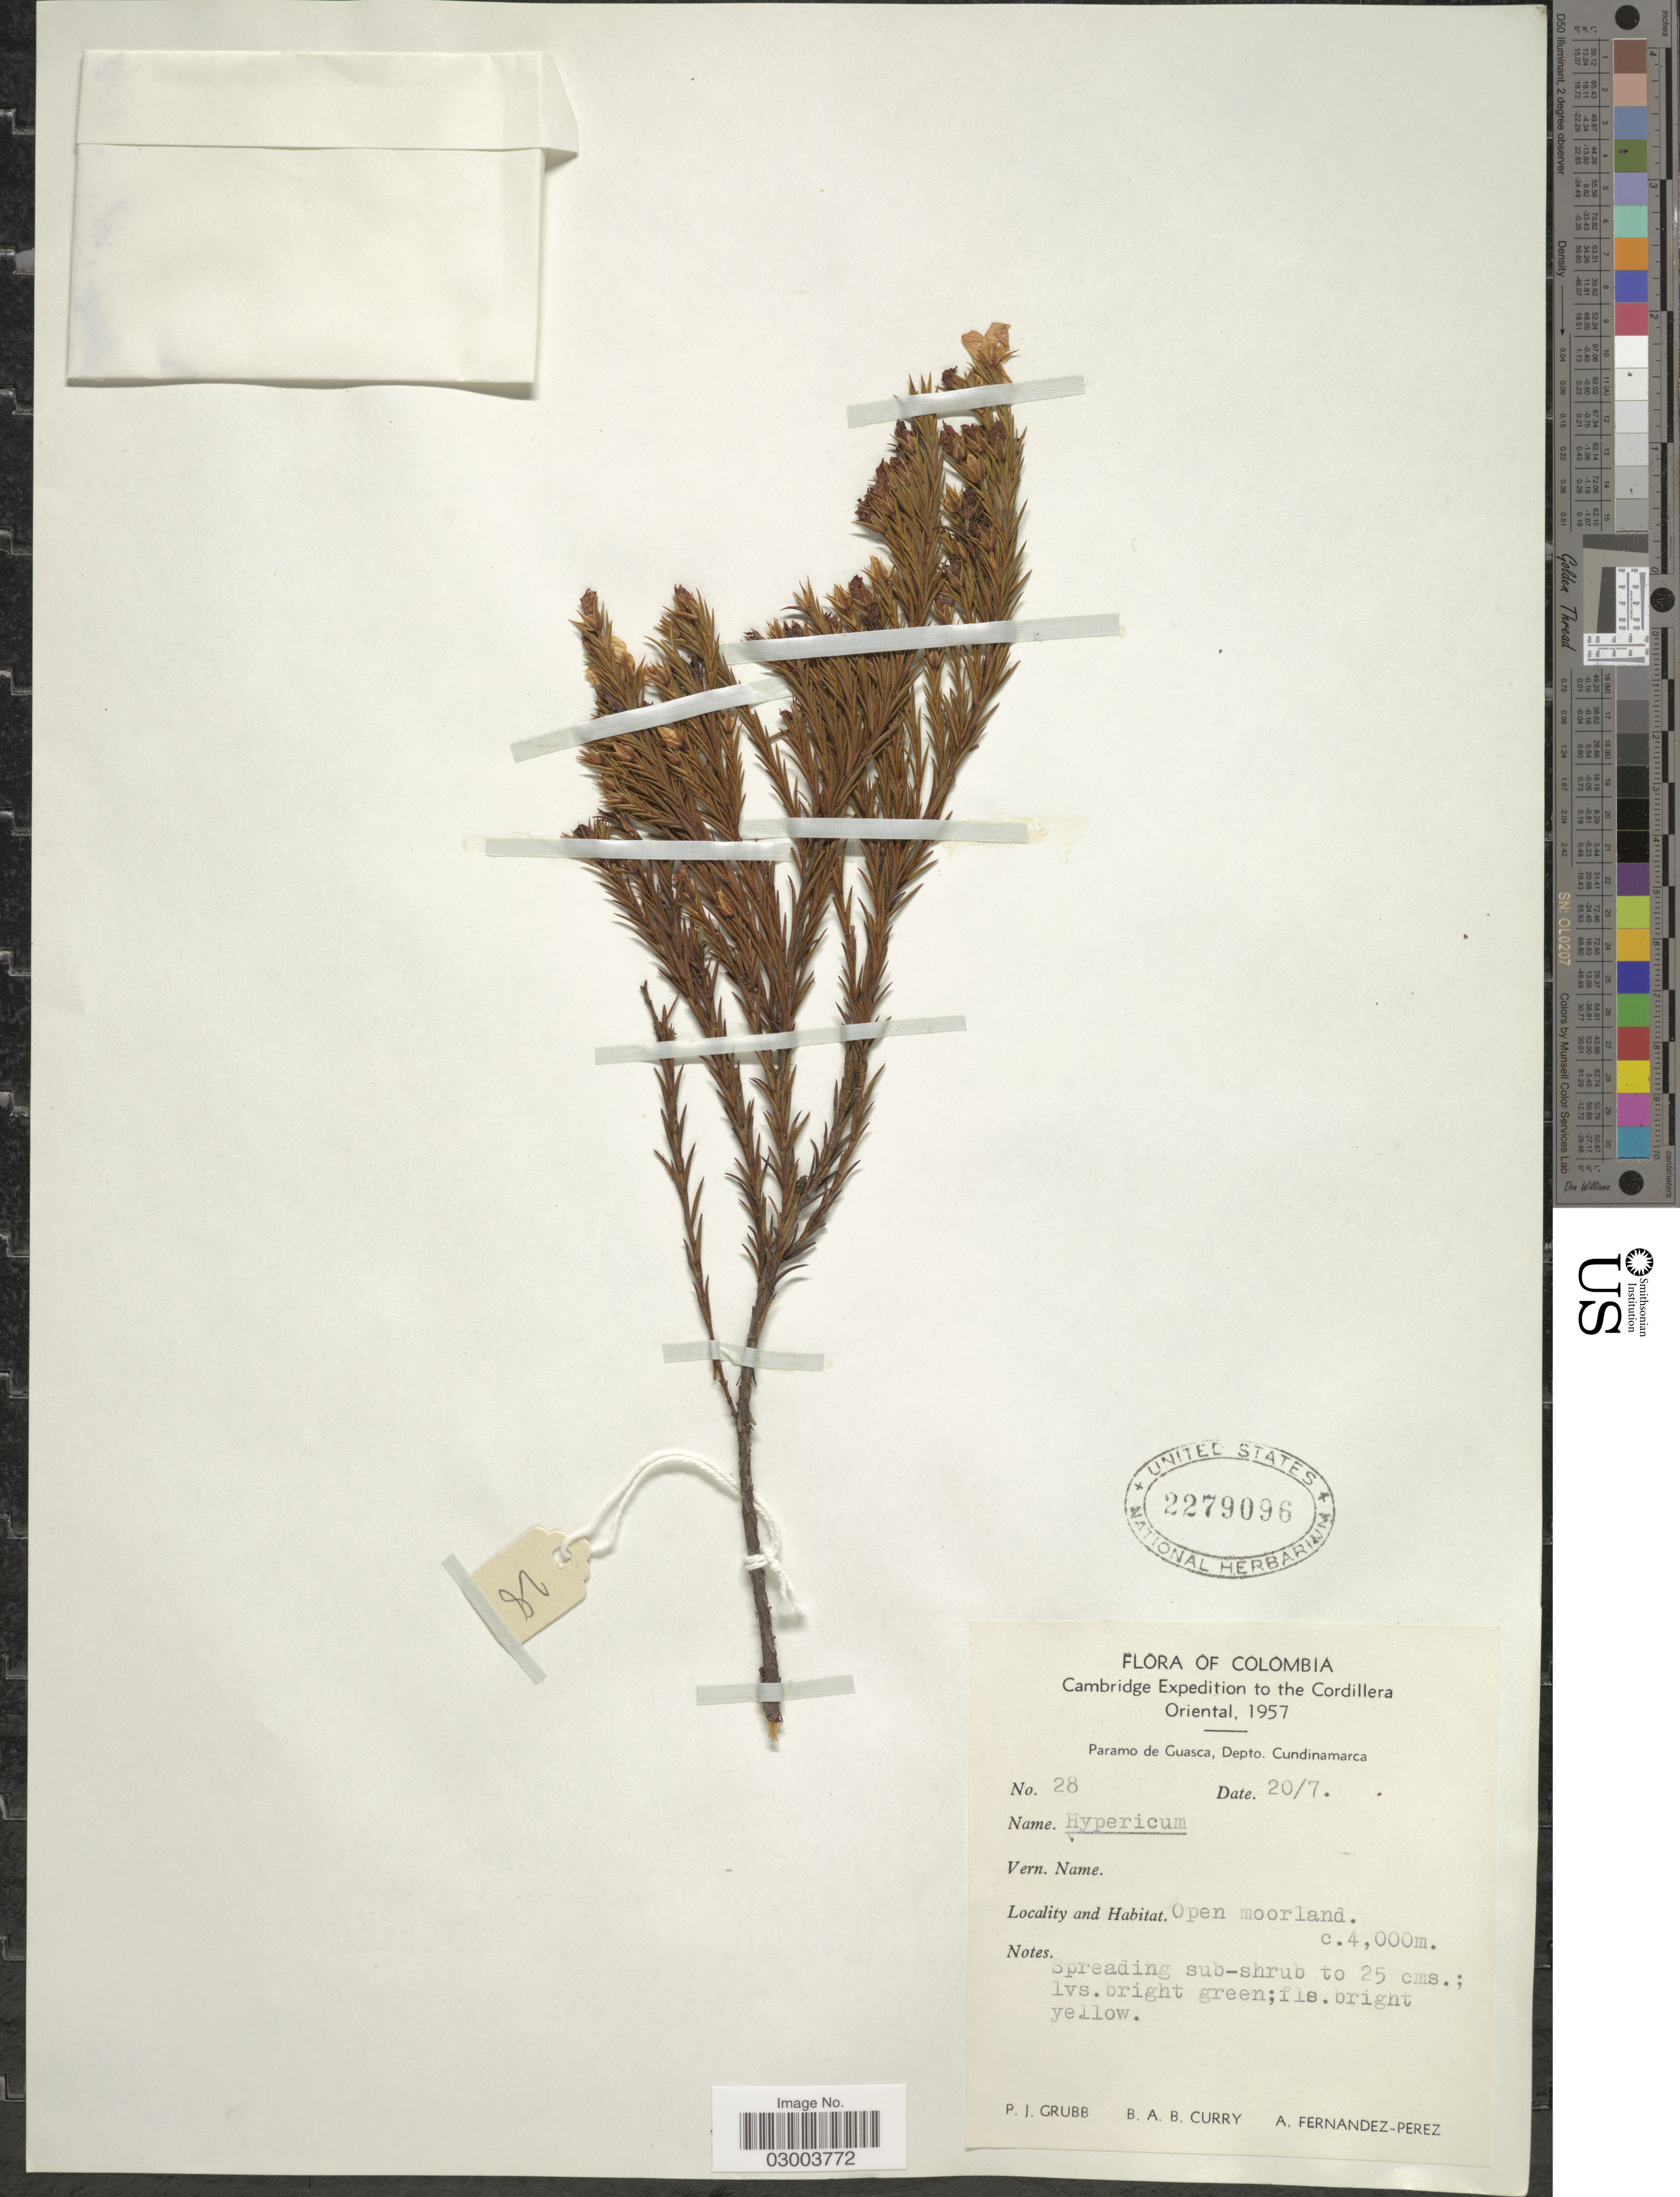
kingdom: Plantae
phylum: Tracheophyta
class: Magnoliopsida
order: Malpighiales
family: Hypericaceae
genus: Hypericum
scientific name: Hypericum strictum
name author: Kunth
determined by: Strong, M. T., (US), Smithsonian Institution - National Museum of Natural History (UNITED STATES)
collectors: P. J. Grubb, B. A. B. Curry & A. Fernández-Pérez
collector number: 28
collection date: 1957-07-20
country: Colombia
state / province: Cundinamarca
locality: Cordillera Oriental, Paramo de Guasca, Depto. Cundinamarca.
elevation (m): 4000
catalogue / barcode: US 2279096